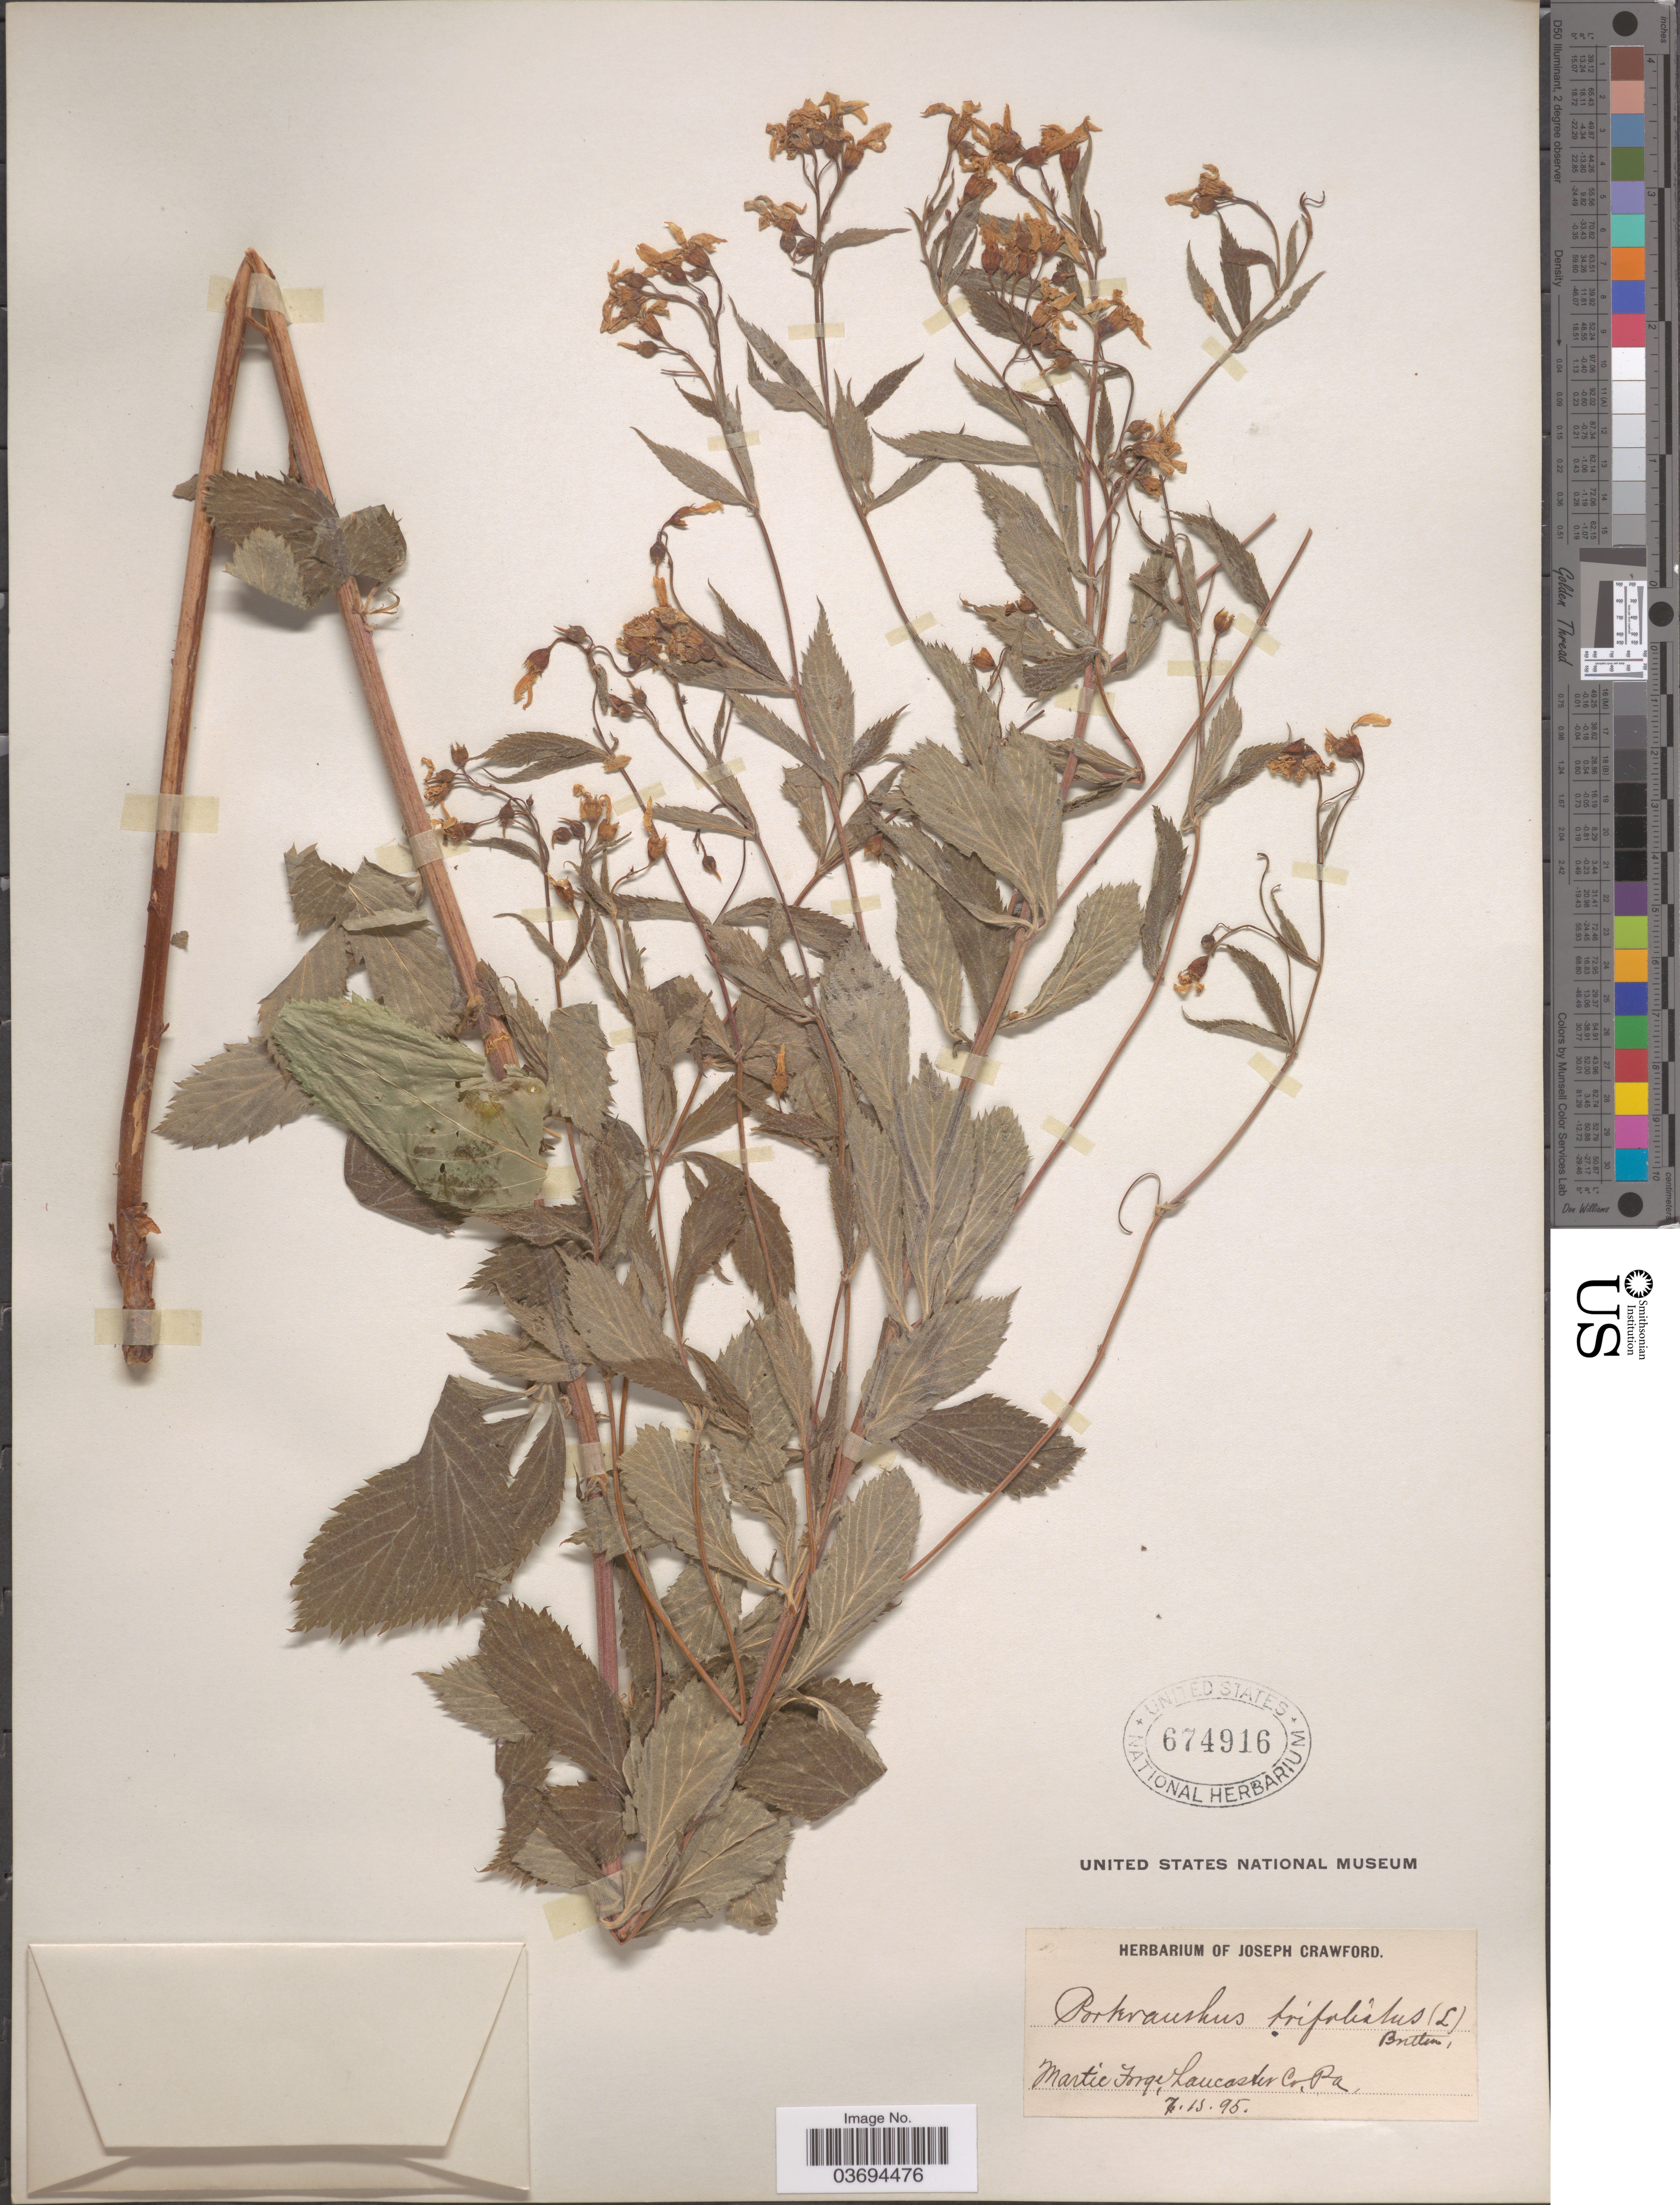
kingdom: Plantae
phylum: Tracheophyta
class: Magnoliopsida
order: Rosales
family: Rosaceae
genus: Gillenia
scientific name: Gillenia trifoliata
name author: (L.) Moench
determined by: Strong, Mark T., (BOT), Smithsonian Institution - National Museum of Natural History (UNITED STATES)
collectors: ex herb. Joseph Crawford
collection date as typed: Transcribed d/m/y: 15/7/95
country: United States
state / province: Pennsylvania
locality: Martie Forge, Lancaster Co.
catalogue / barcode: US 674916